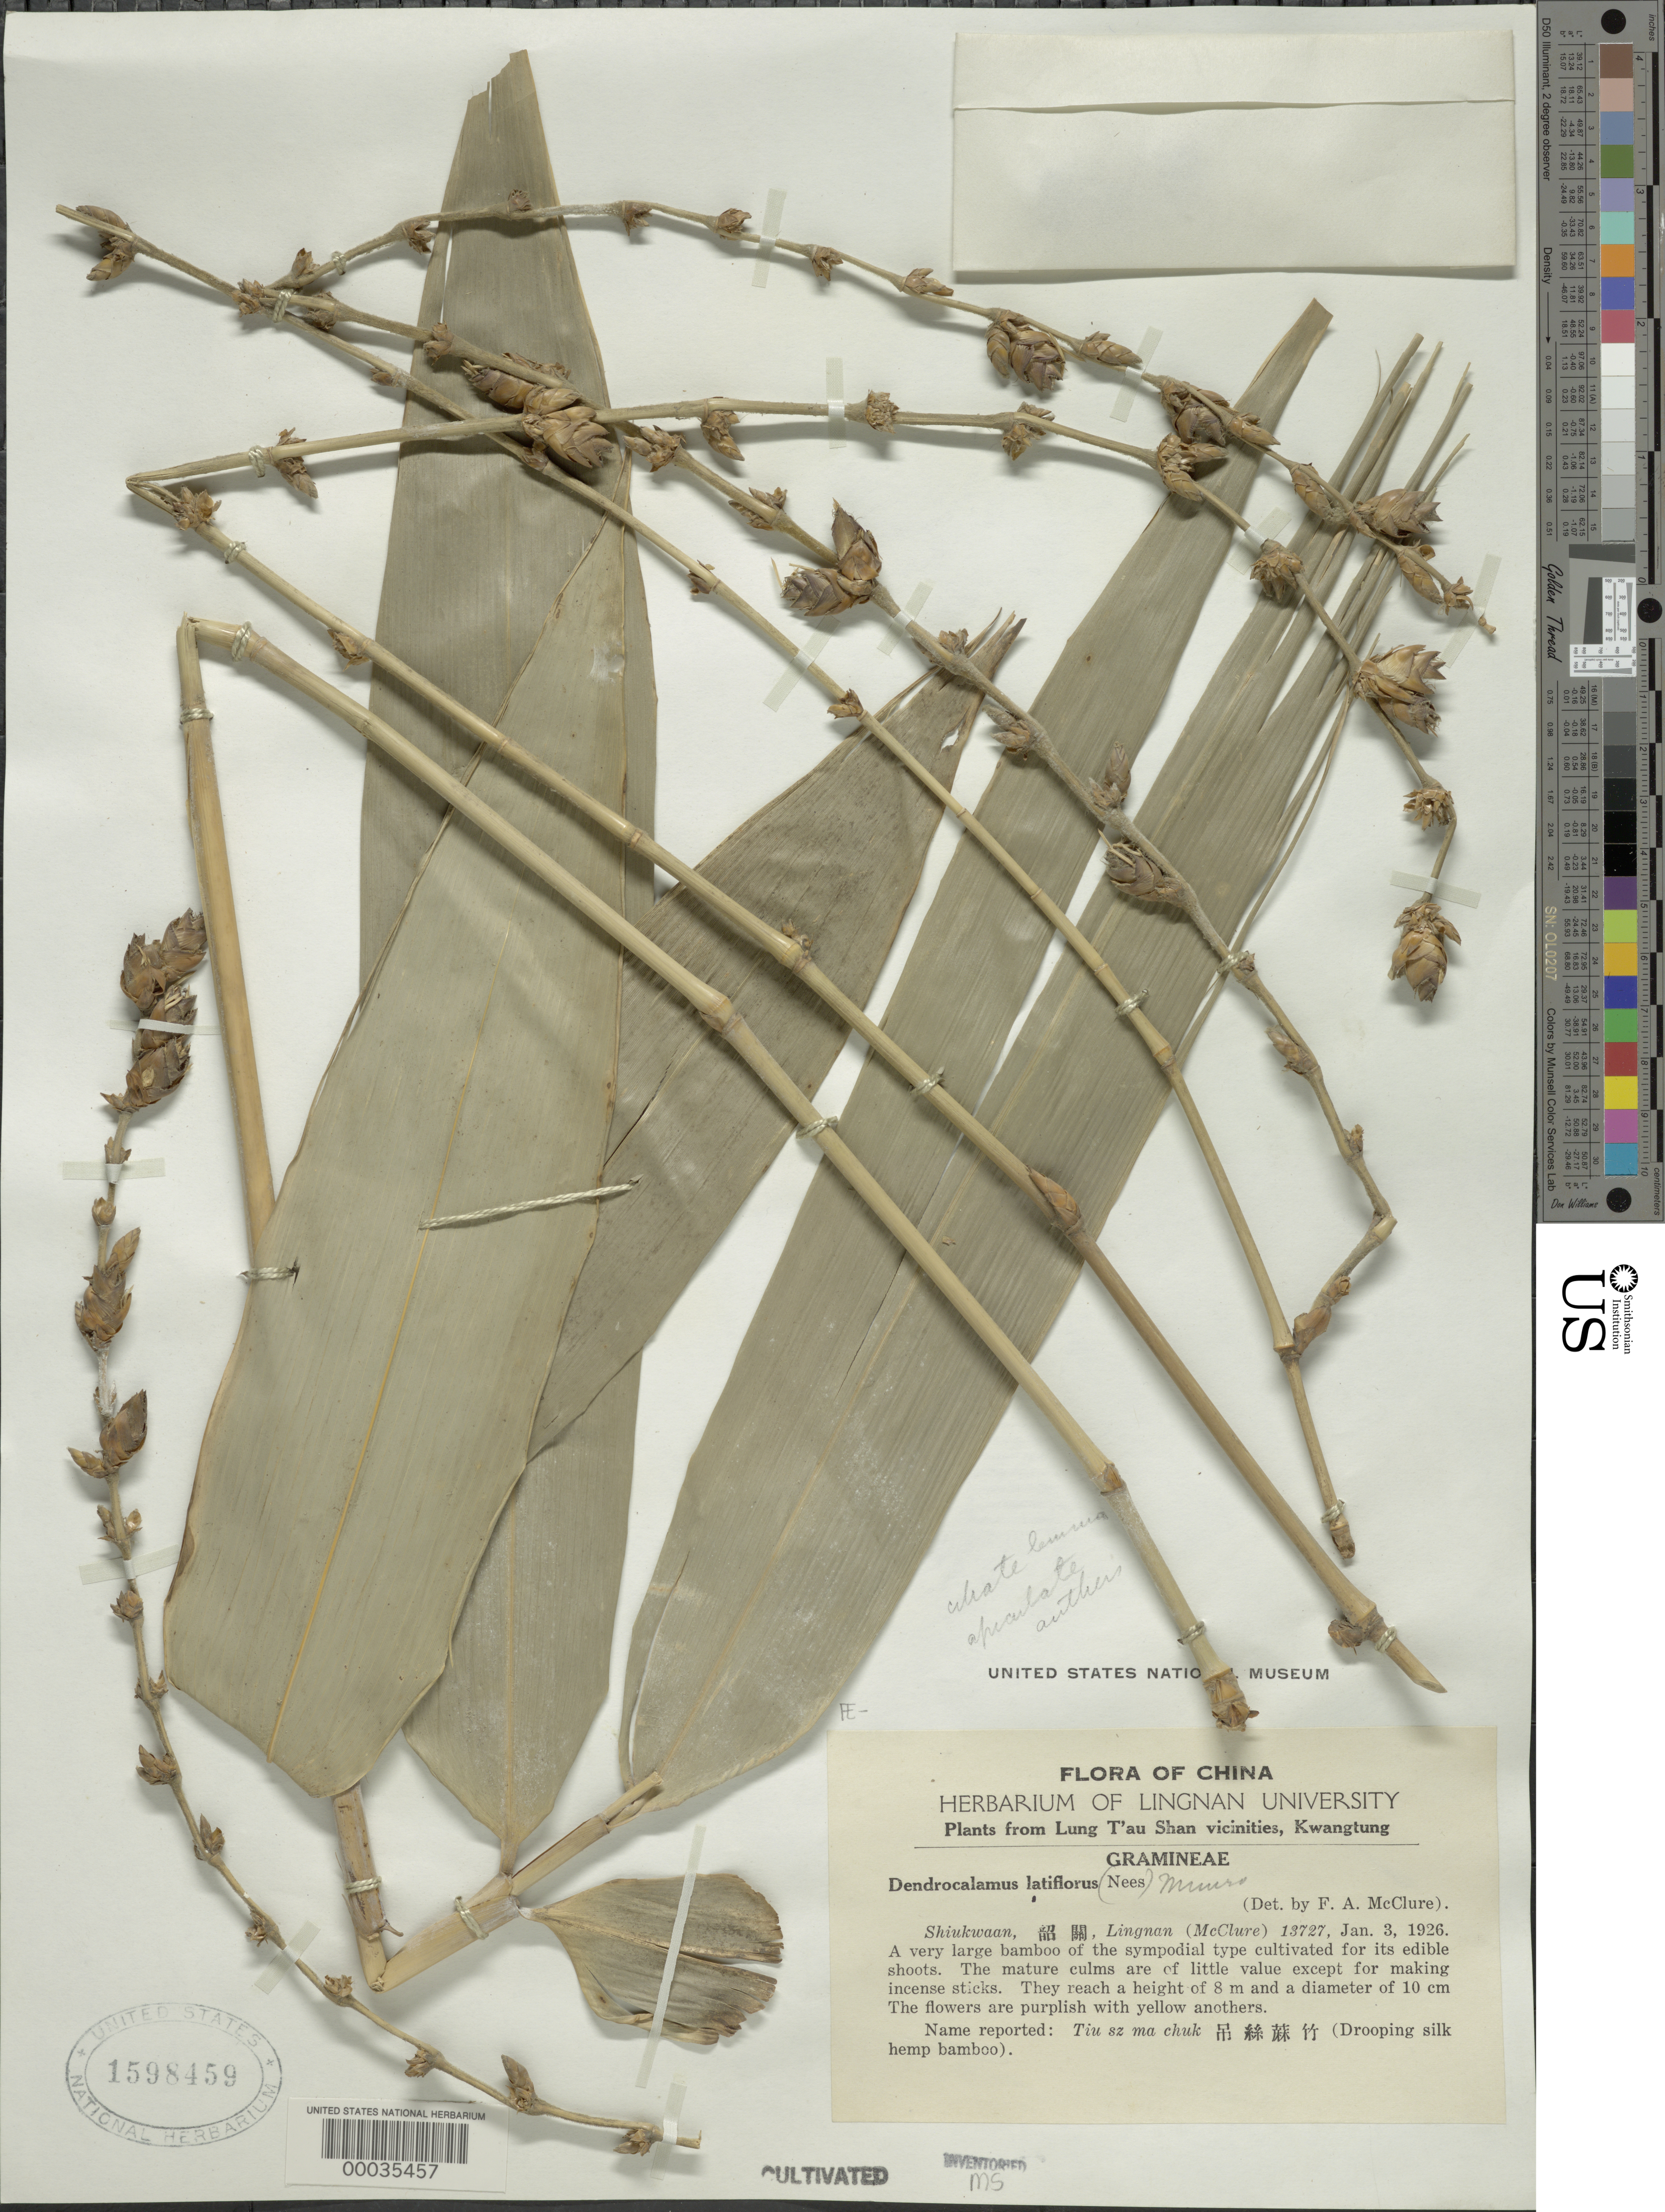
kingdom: Plantae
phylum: Tracheophyta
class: Liliopsida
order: Poales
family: Poaceae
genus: Dendrocalamus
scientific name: Dendrocalamus latiflorus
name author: Munro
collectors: F. A. McClure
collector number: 13727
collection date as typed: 03 Jan 1926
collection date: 1926-01-03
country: China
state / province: Guangdong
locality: Lung t'au shan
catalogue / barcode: US 1598459